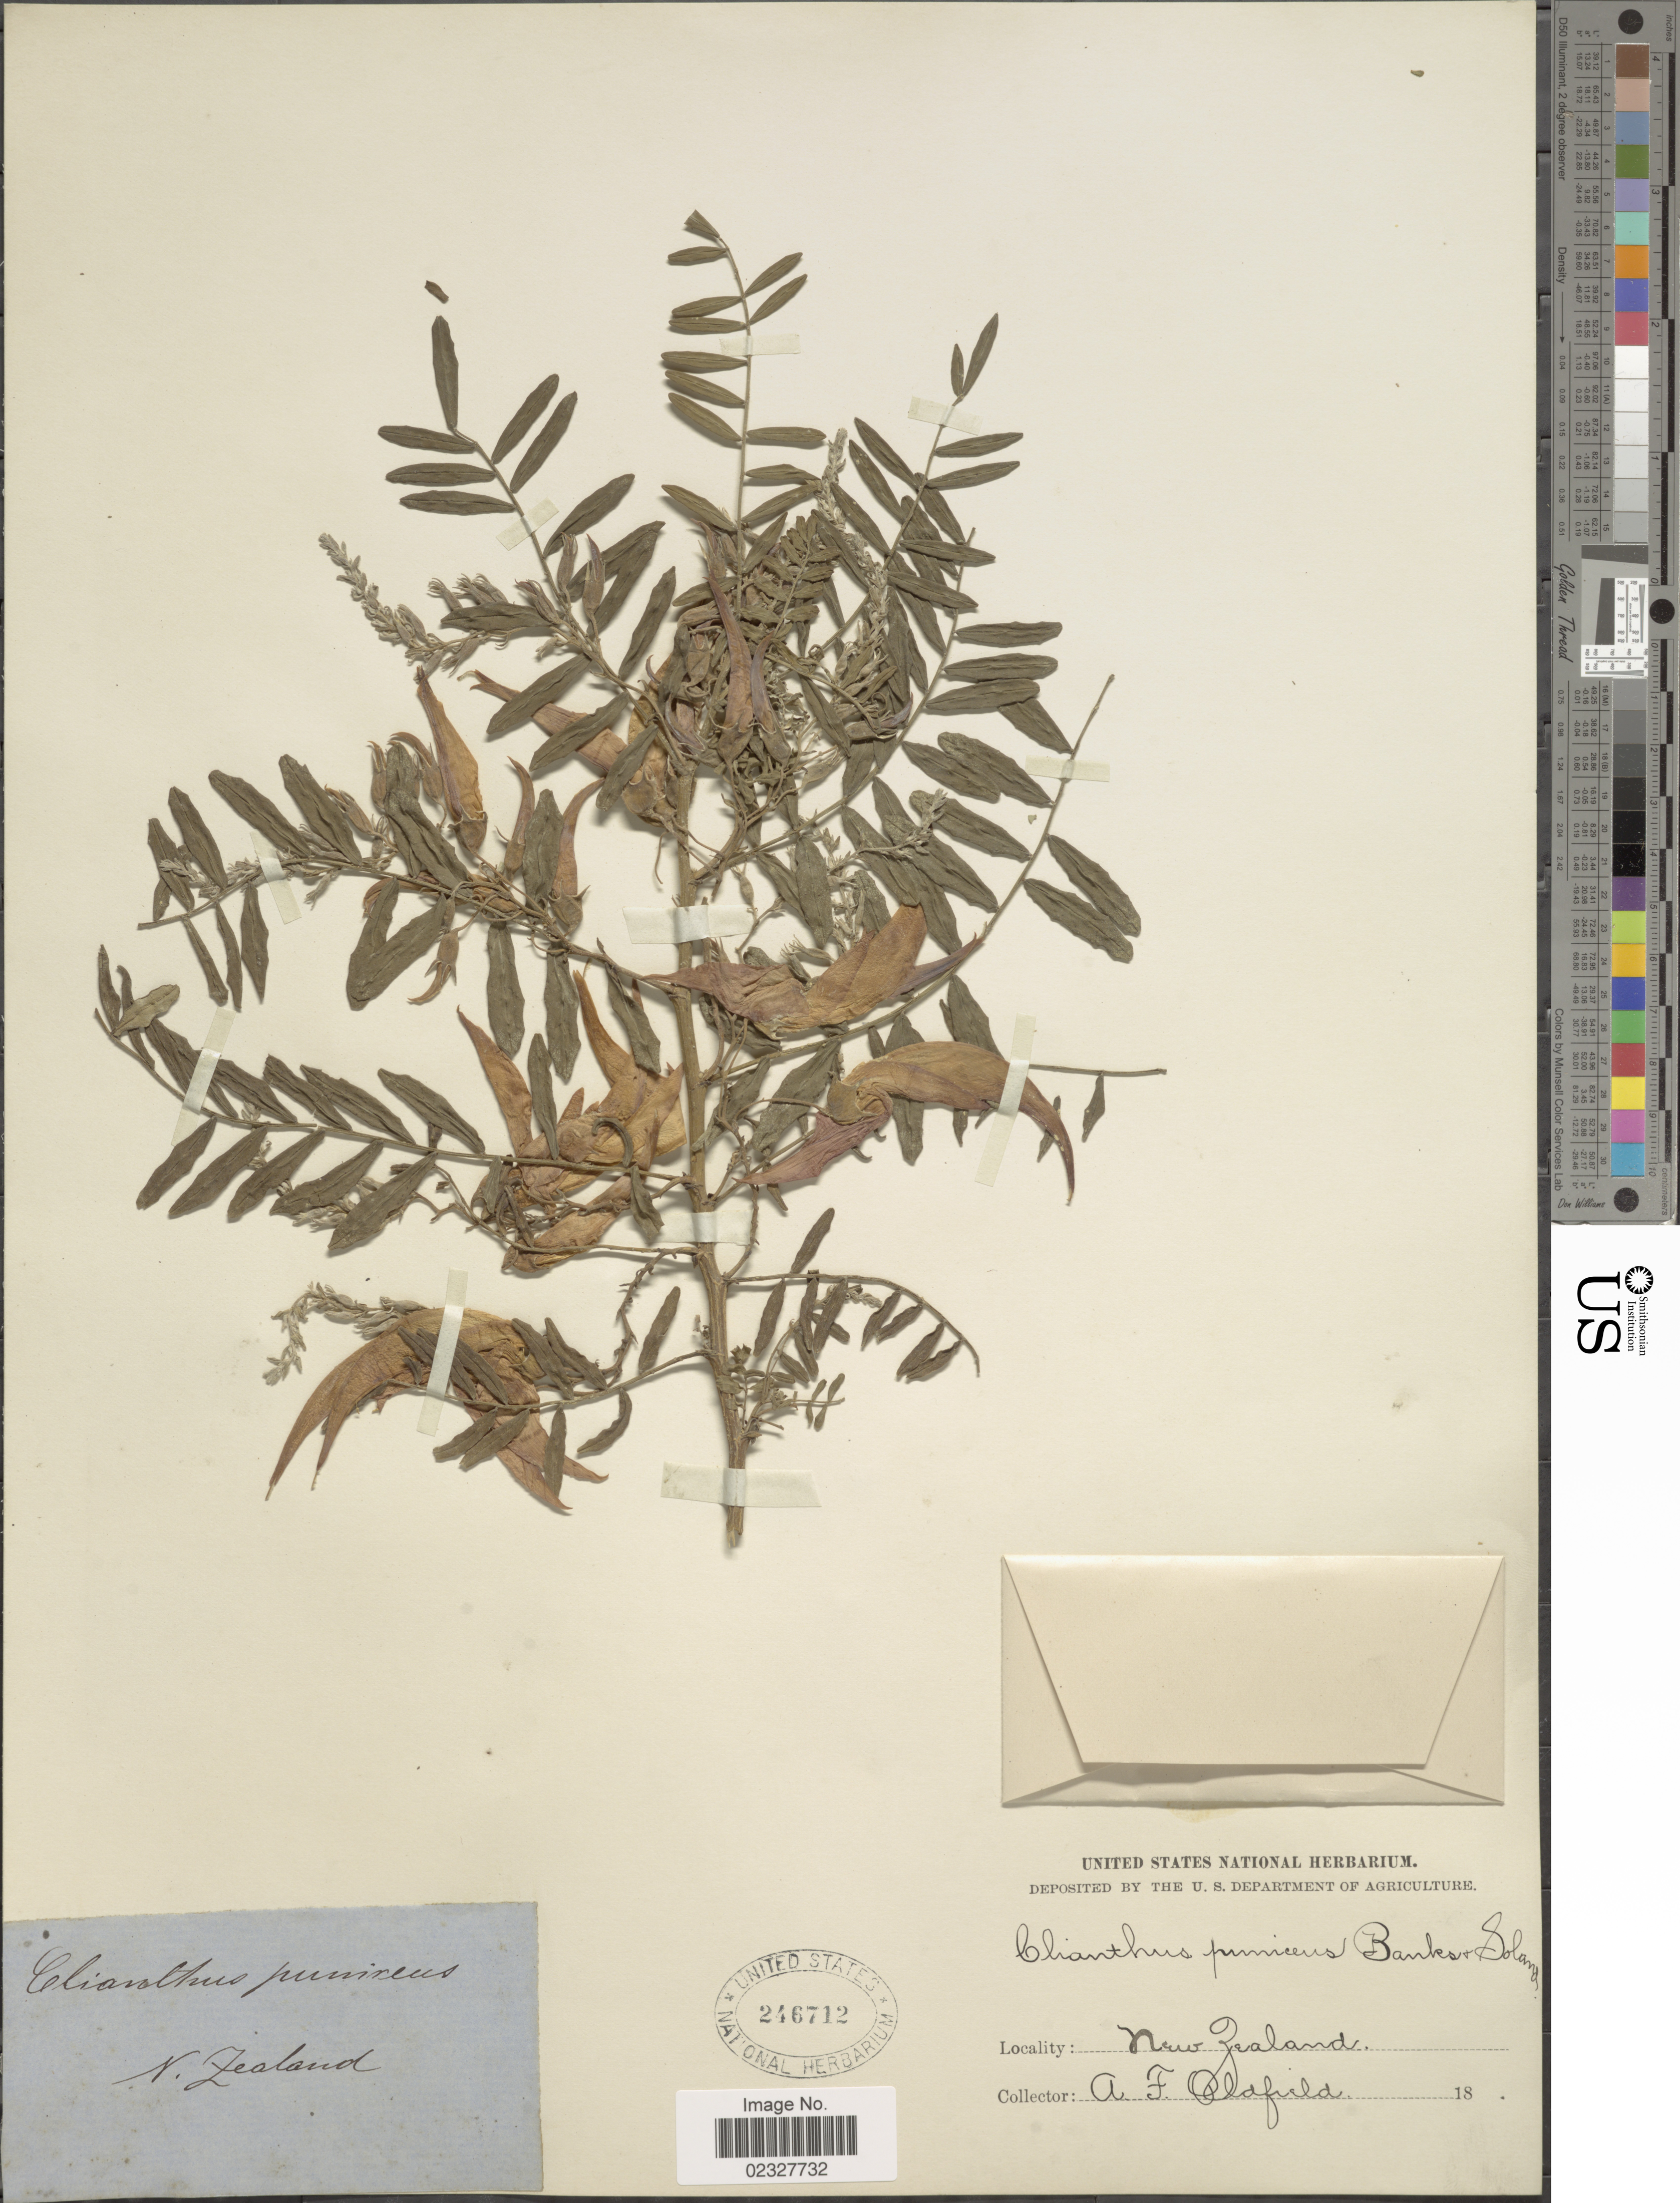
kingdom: Plantae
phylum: Tracheophyta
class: Magnoliopsida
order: Fabales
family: Fabaceae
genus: Clianthus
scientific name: Clianthus puniceus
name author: (G. Don) Sol. & Lindl.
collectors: A. Oldfield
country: New Zealand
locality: N. Zealand.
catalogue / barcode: US 246712